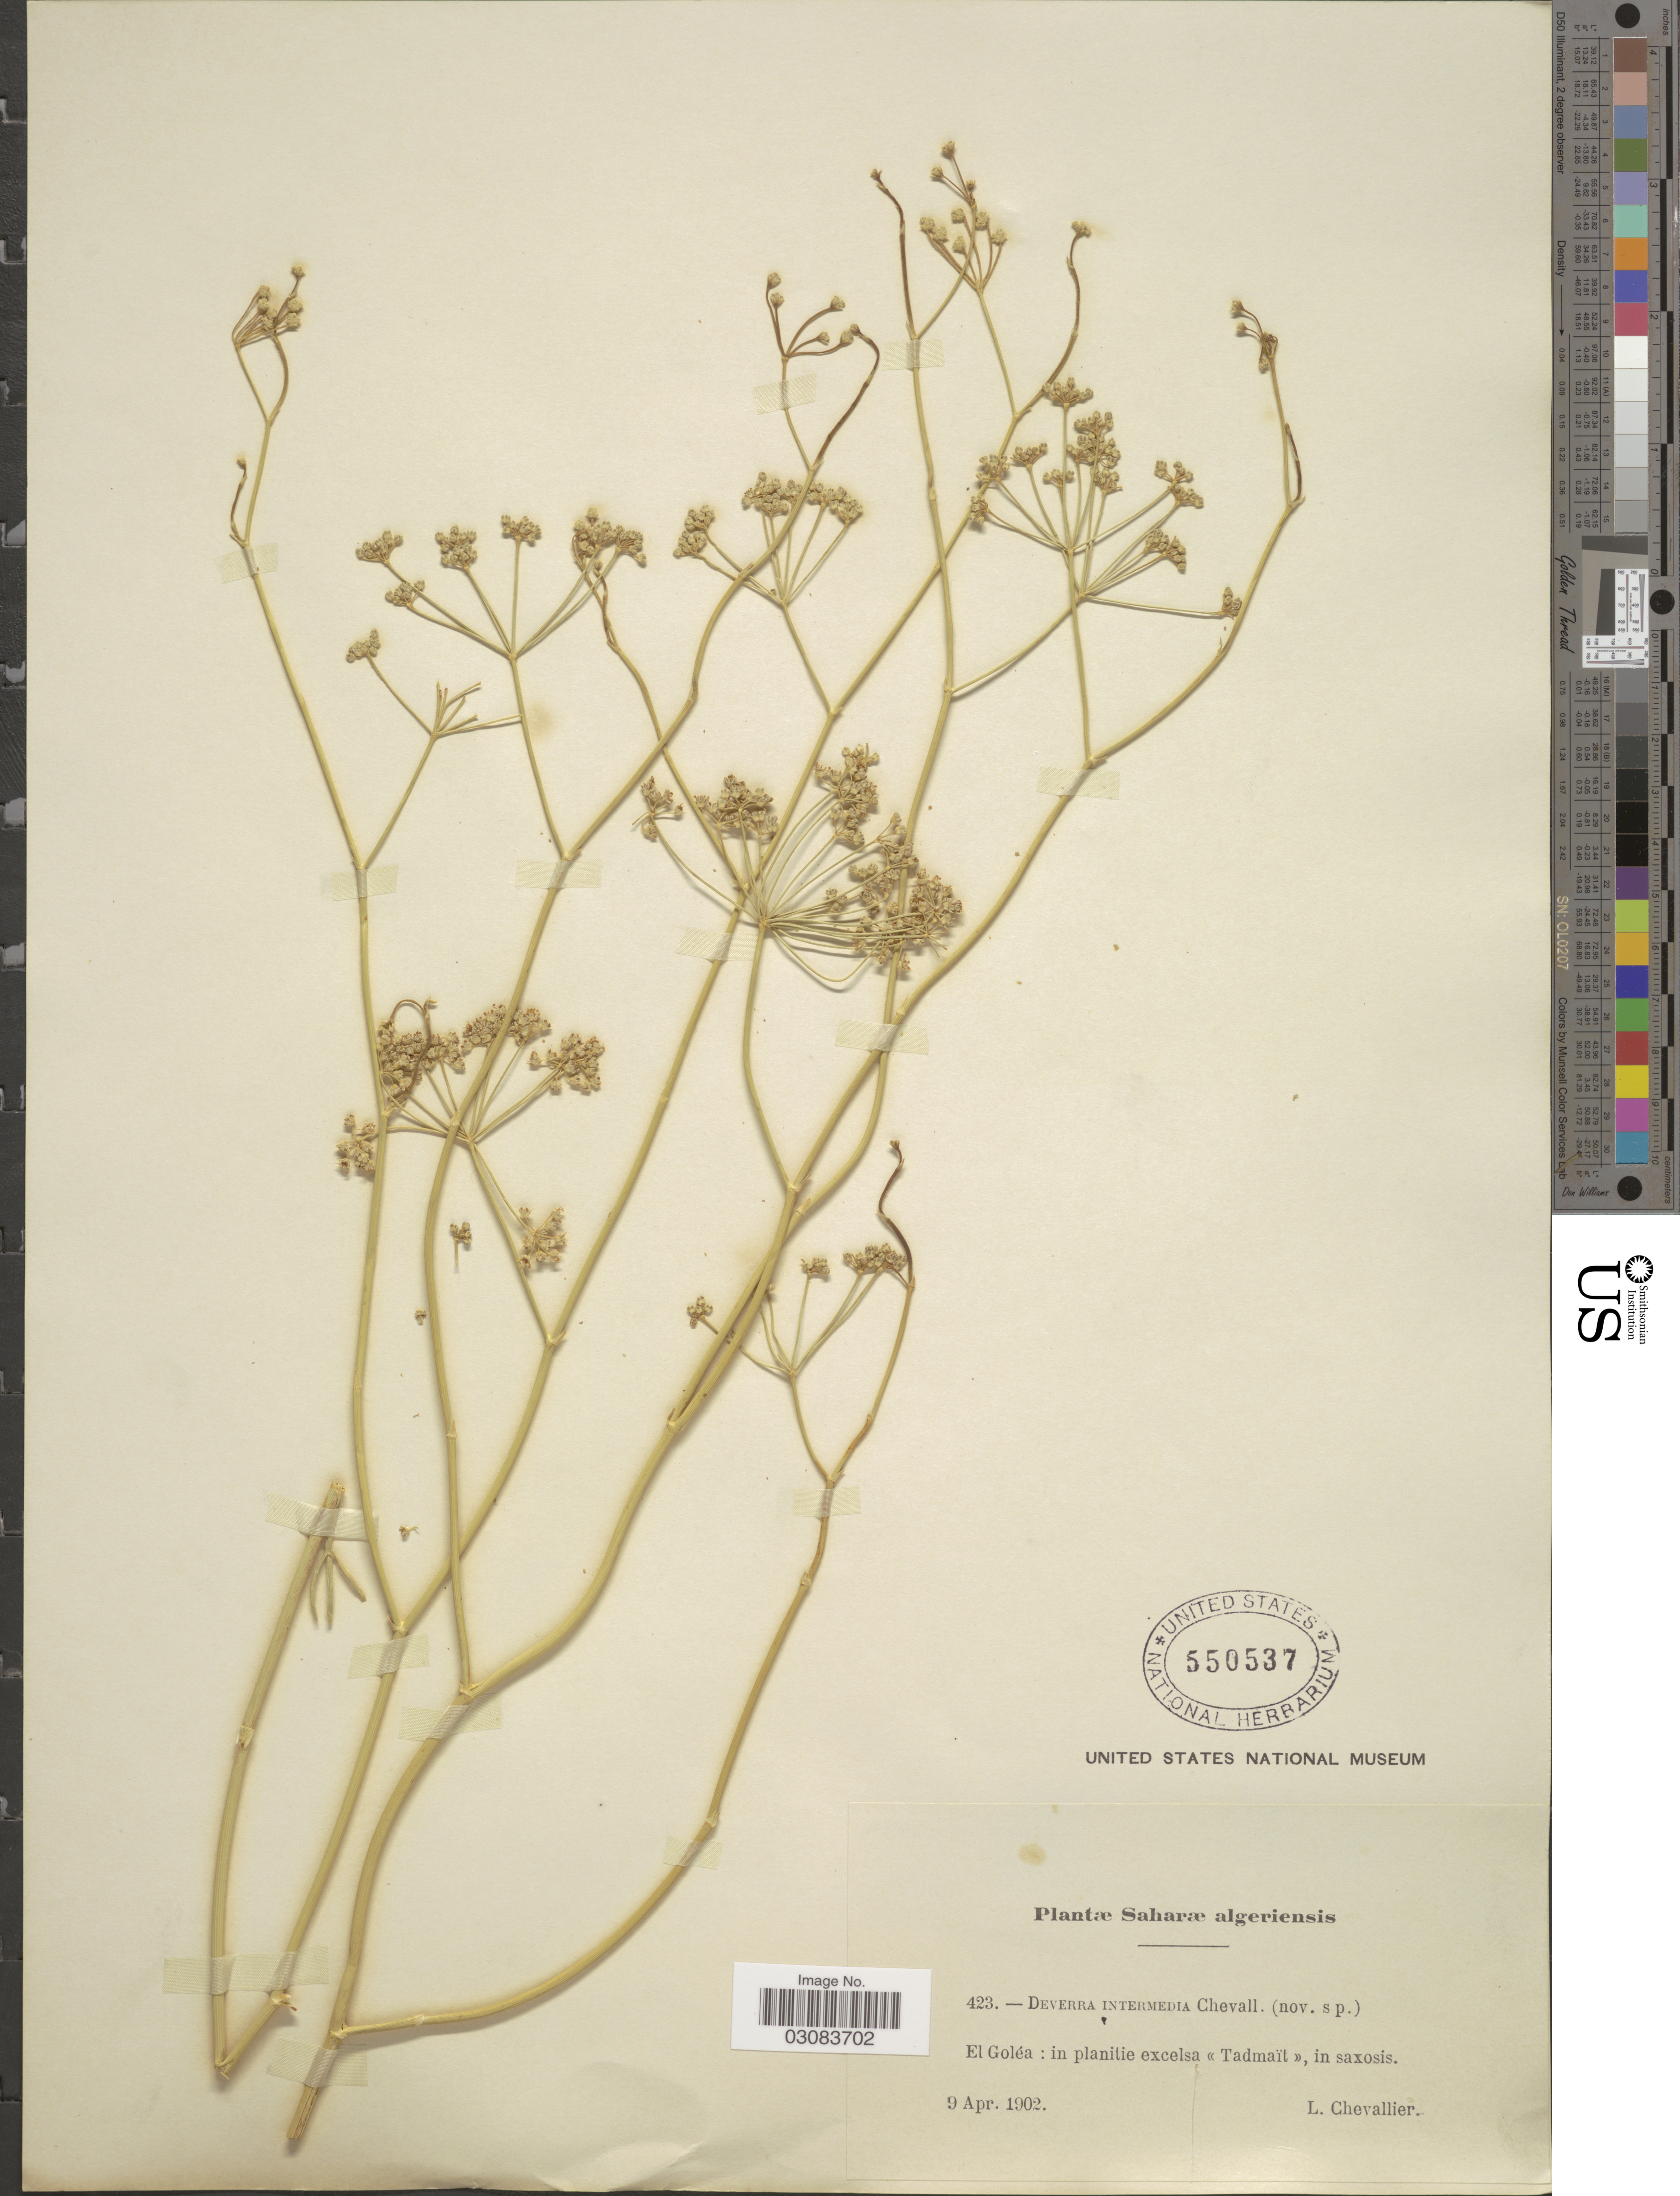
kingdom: Plantae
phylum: Tracheophyta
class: Magnoliopsida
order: Apiales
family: Apiaceae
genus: Deverra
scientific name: Deverra triradiata subsp. intermedia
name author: (L. Chevall.) Pfisterer & Podlech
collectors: L. Chevalier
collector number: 423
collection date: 1902-04-09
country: Algeria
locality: Saharæ algeriensis. El Goléa: in planitie excelsa <<Tadmaït>>, in saxosis.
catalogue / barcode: US 550537